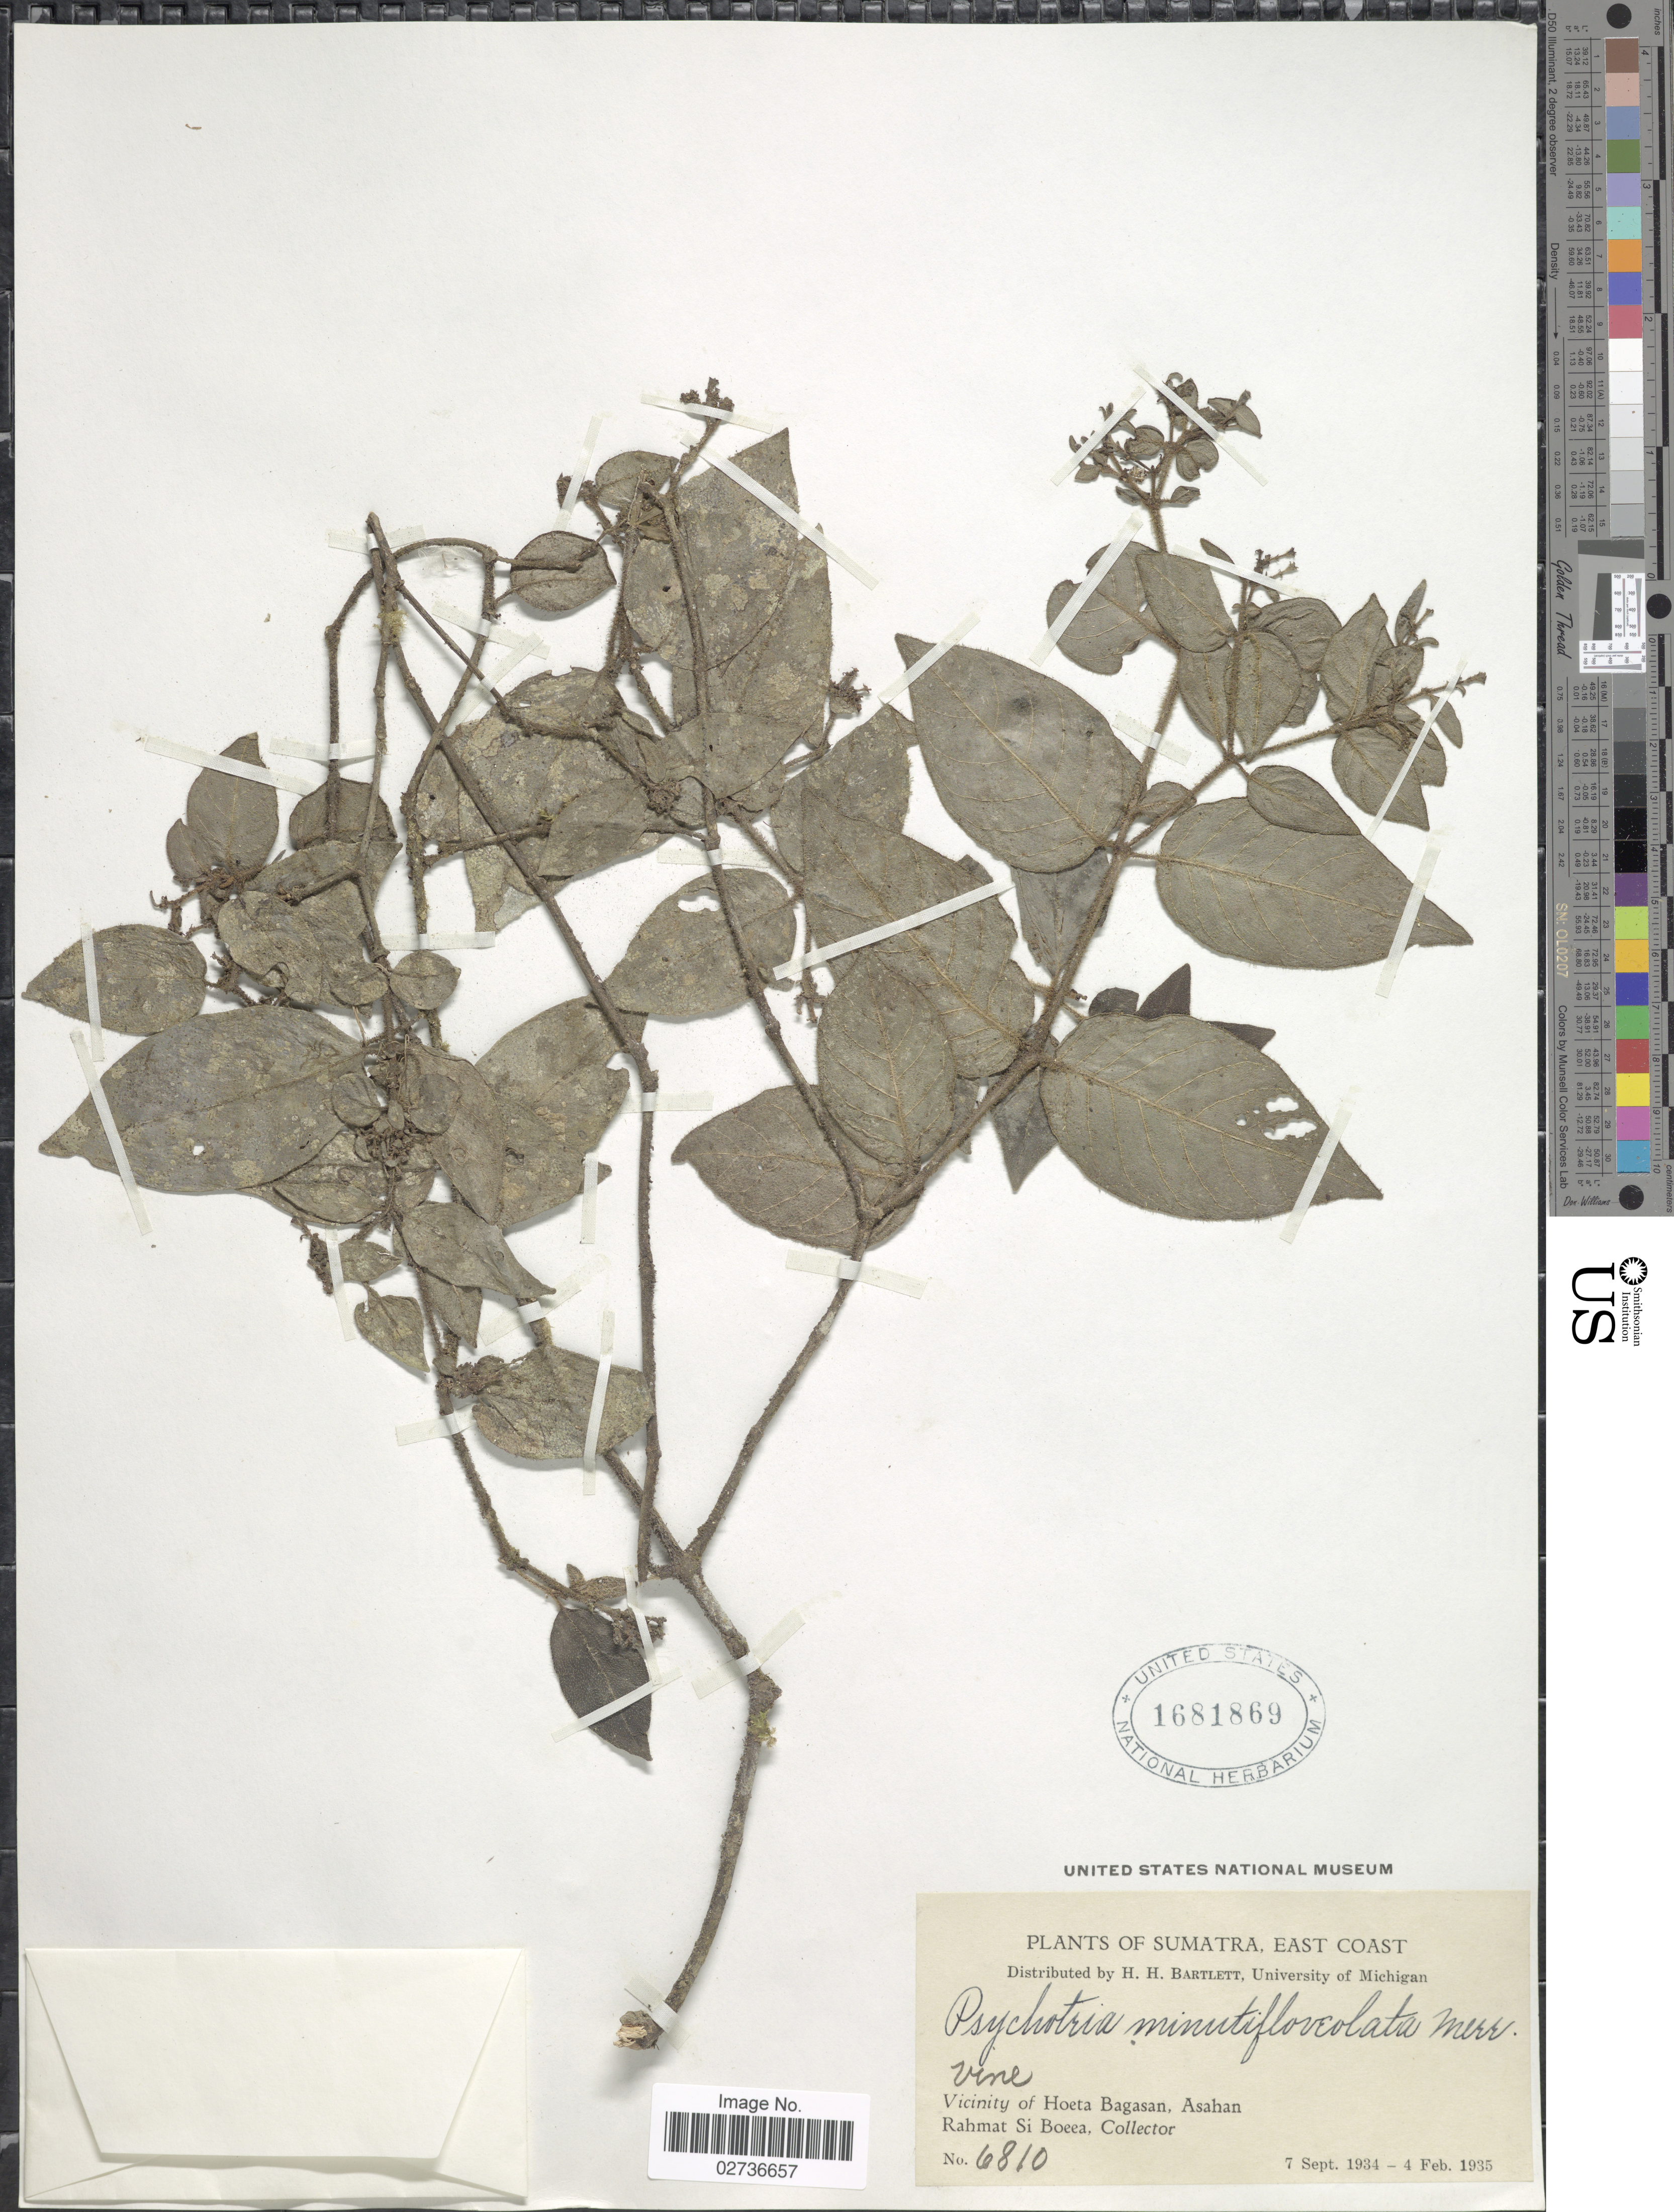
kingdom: Plantae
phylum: Tracheophyta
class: Magnoliopsida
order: Gentianales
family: Rubiaceae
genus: Psychotria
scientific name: Psychotria minutifoveolata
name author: Merr.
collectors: Rahmat Si Boeea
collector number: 6810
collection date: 1934-09-07/1935-02-04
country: Indonesia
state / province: Sumatra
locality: Sumatra, East Coast, Vicinity of Hoeta Bagasan, Asahan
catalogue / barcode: US 1681869